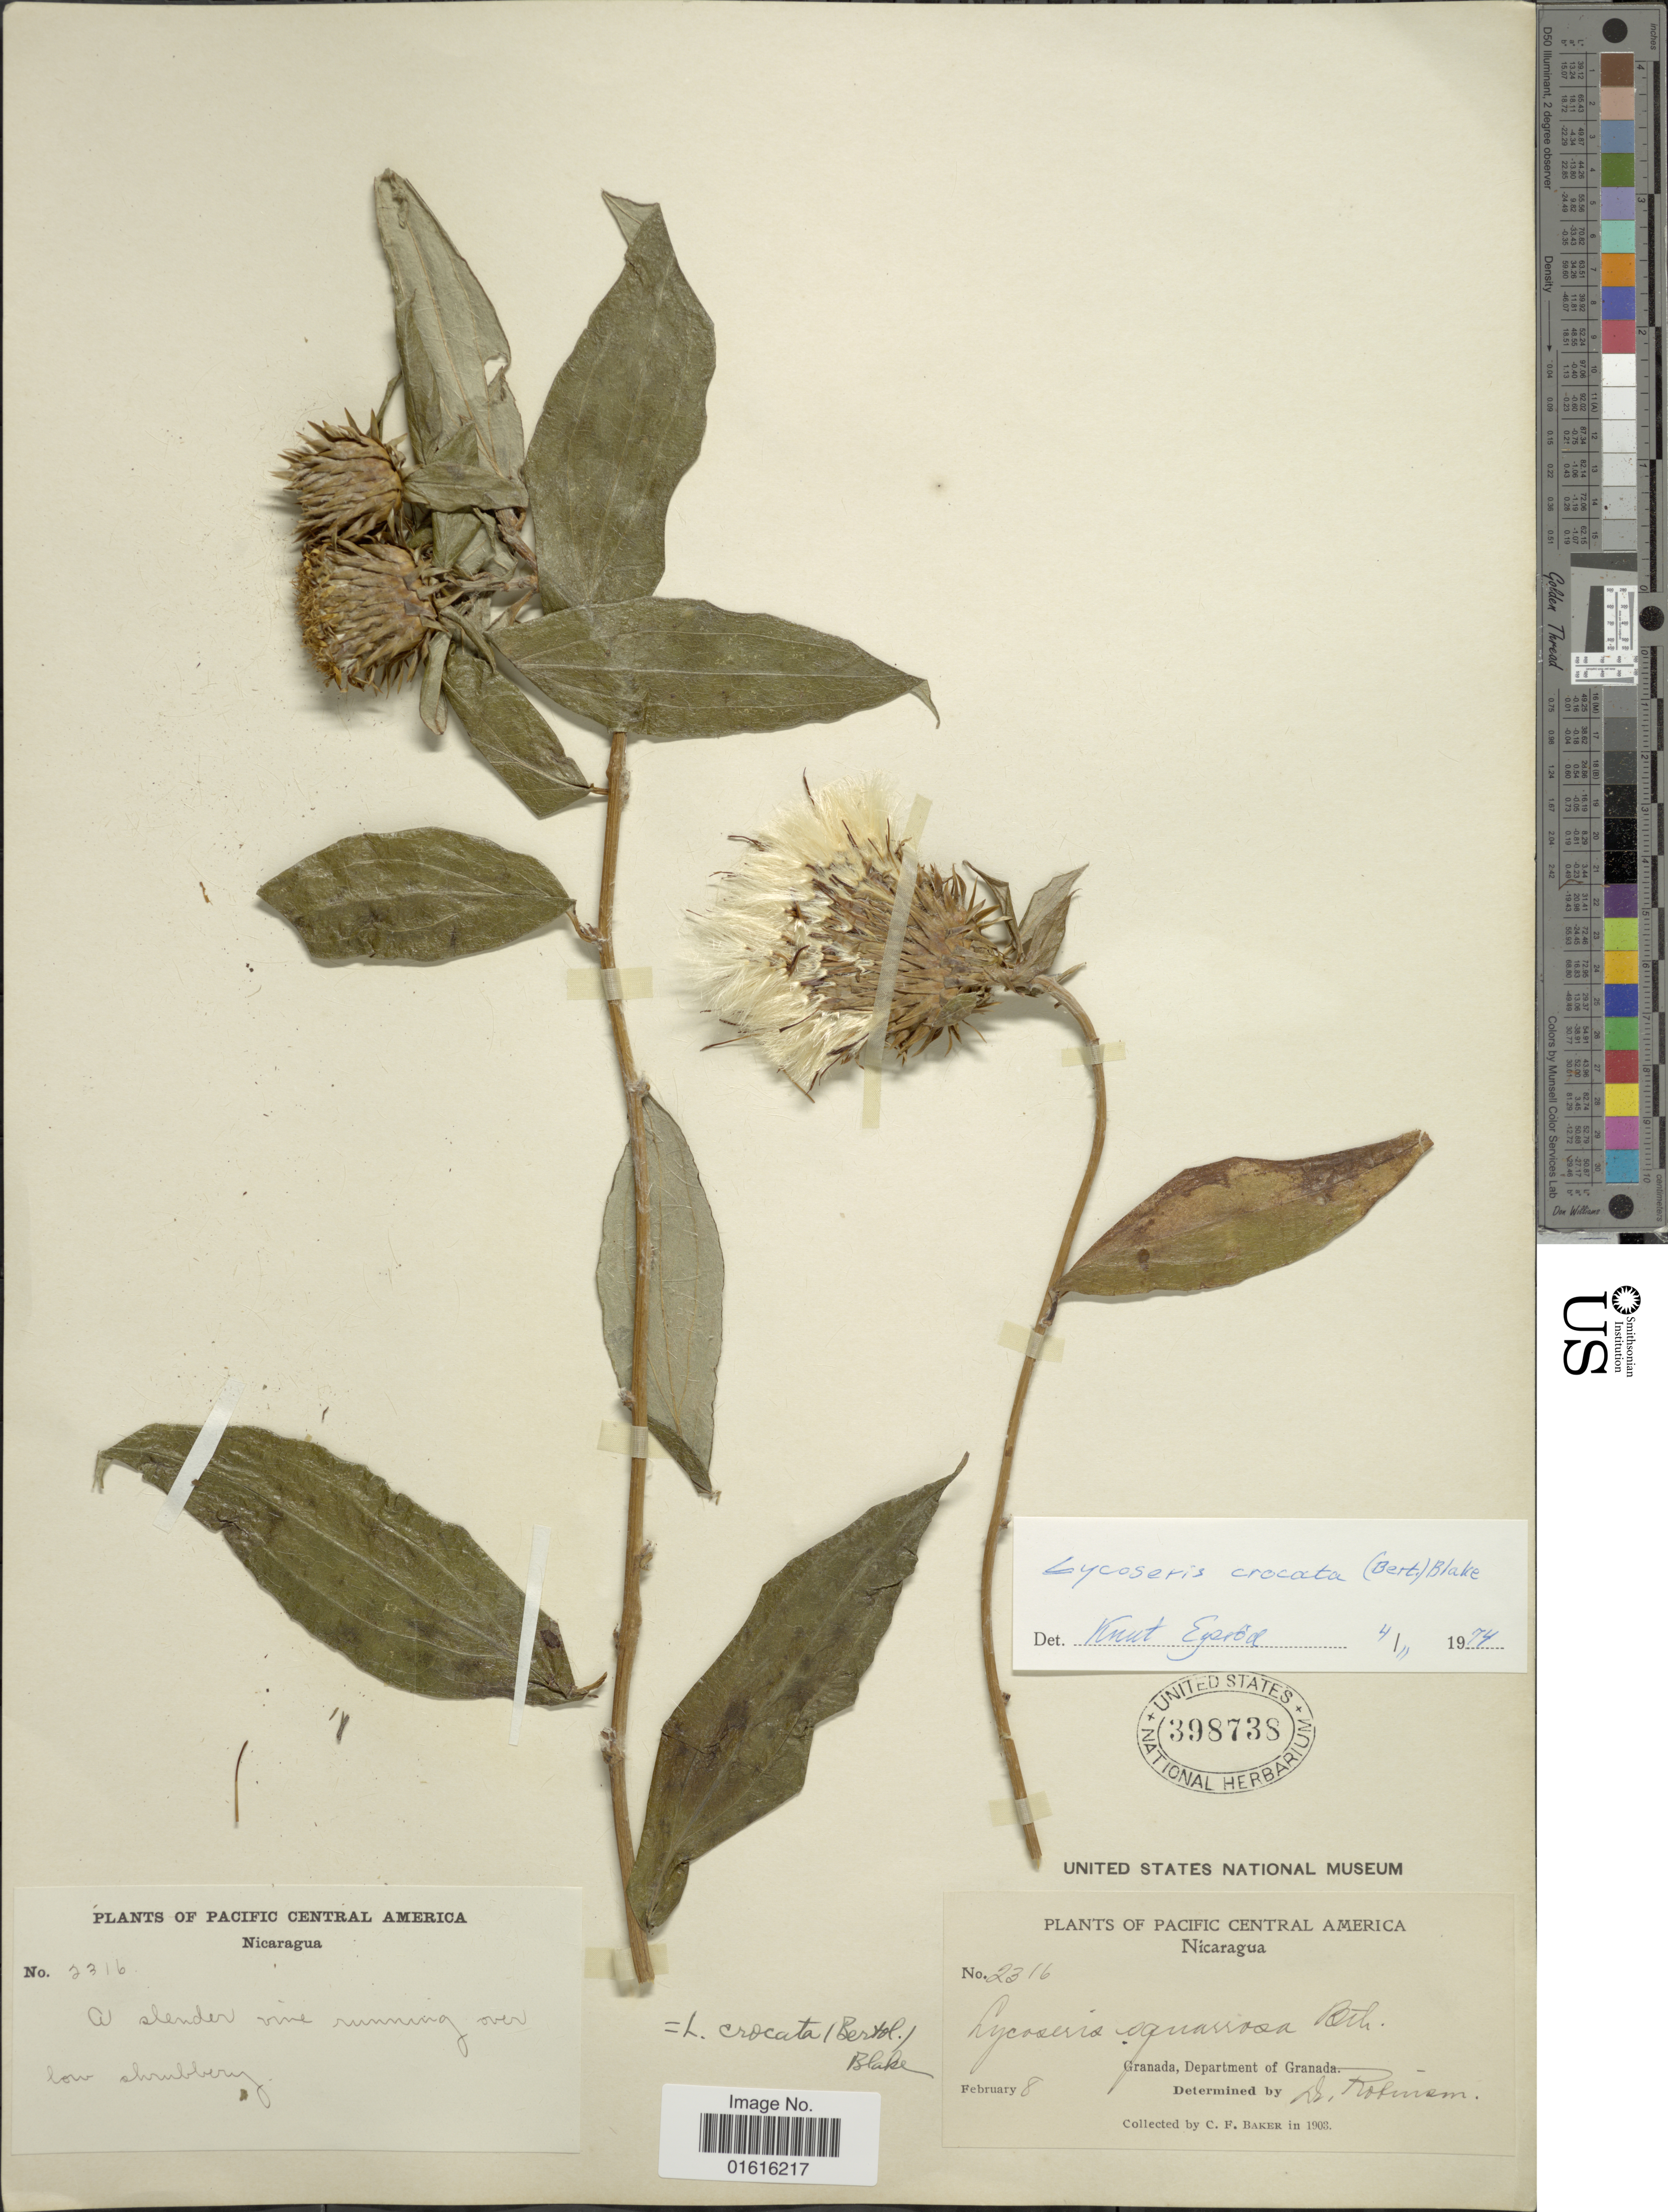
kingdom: Plantae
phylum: Tracheophyta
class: Magnoliopsida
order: Asterales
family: Asteraceae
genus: Lycoseris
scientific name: Lycoseris crocata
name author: S.F. Blake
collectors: C. F. Baker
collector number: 2316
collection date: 1903-02-08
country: Nicaragua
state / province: Granada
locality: Pacific Central America. Granada, Department of Granada.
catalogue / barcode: US 398738